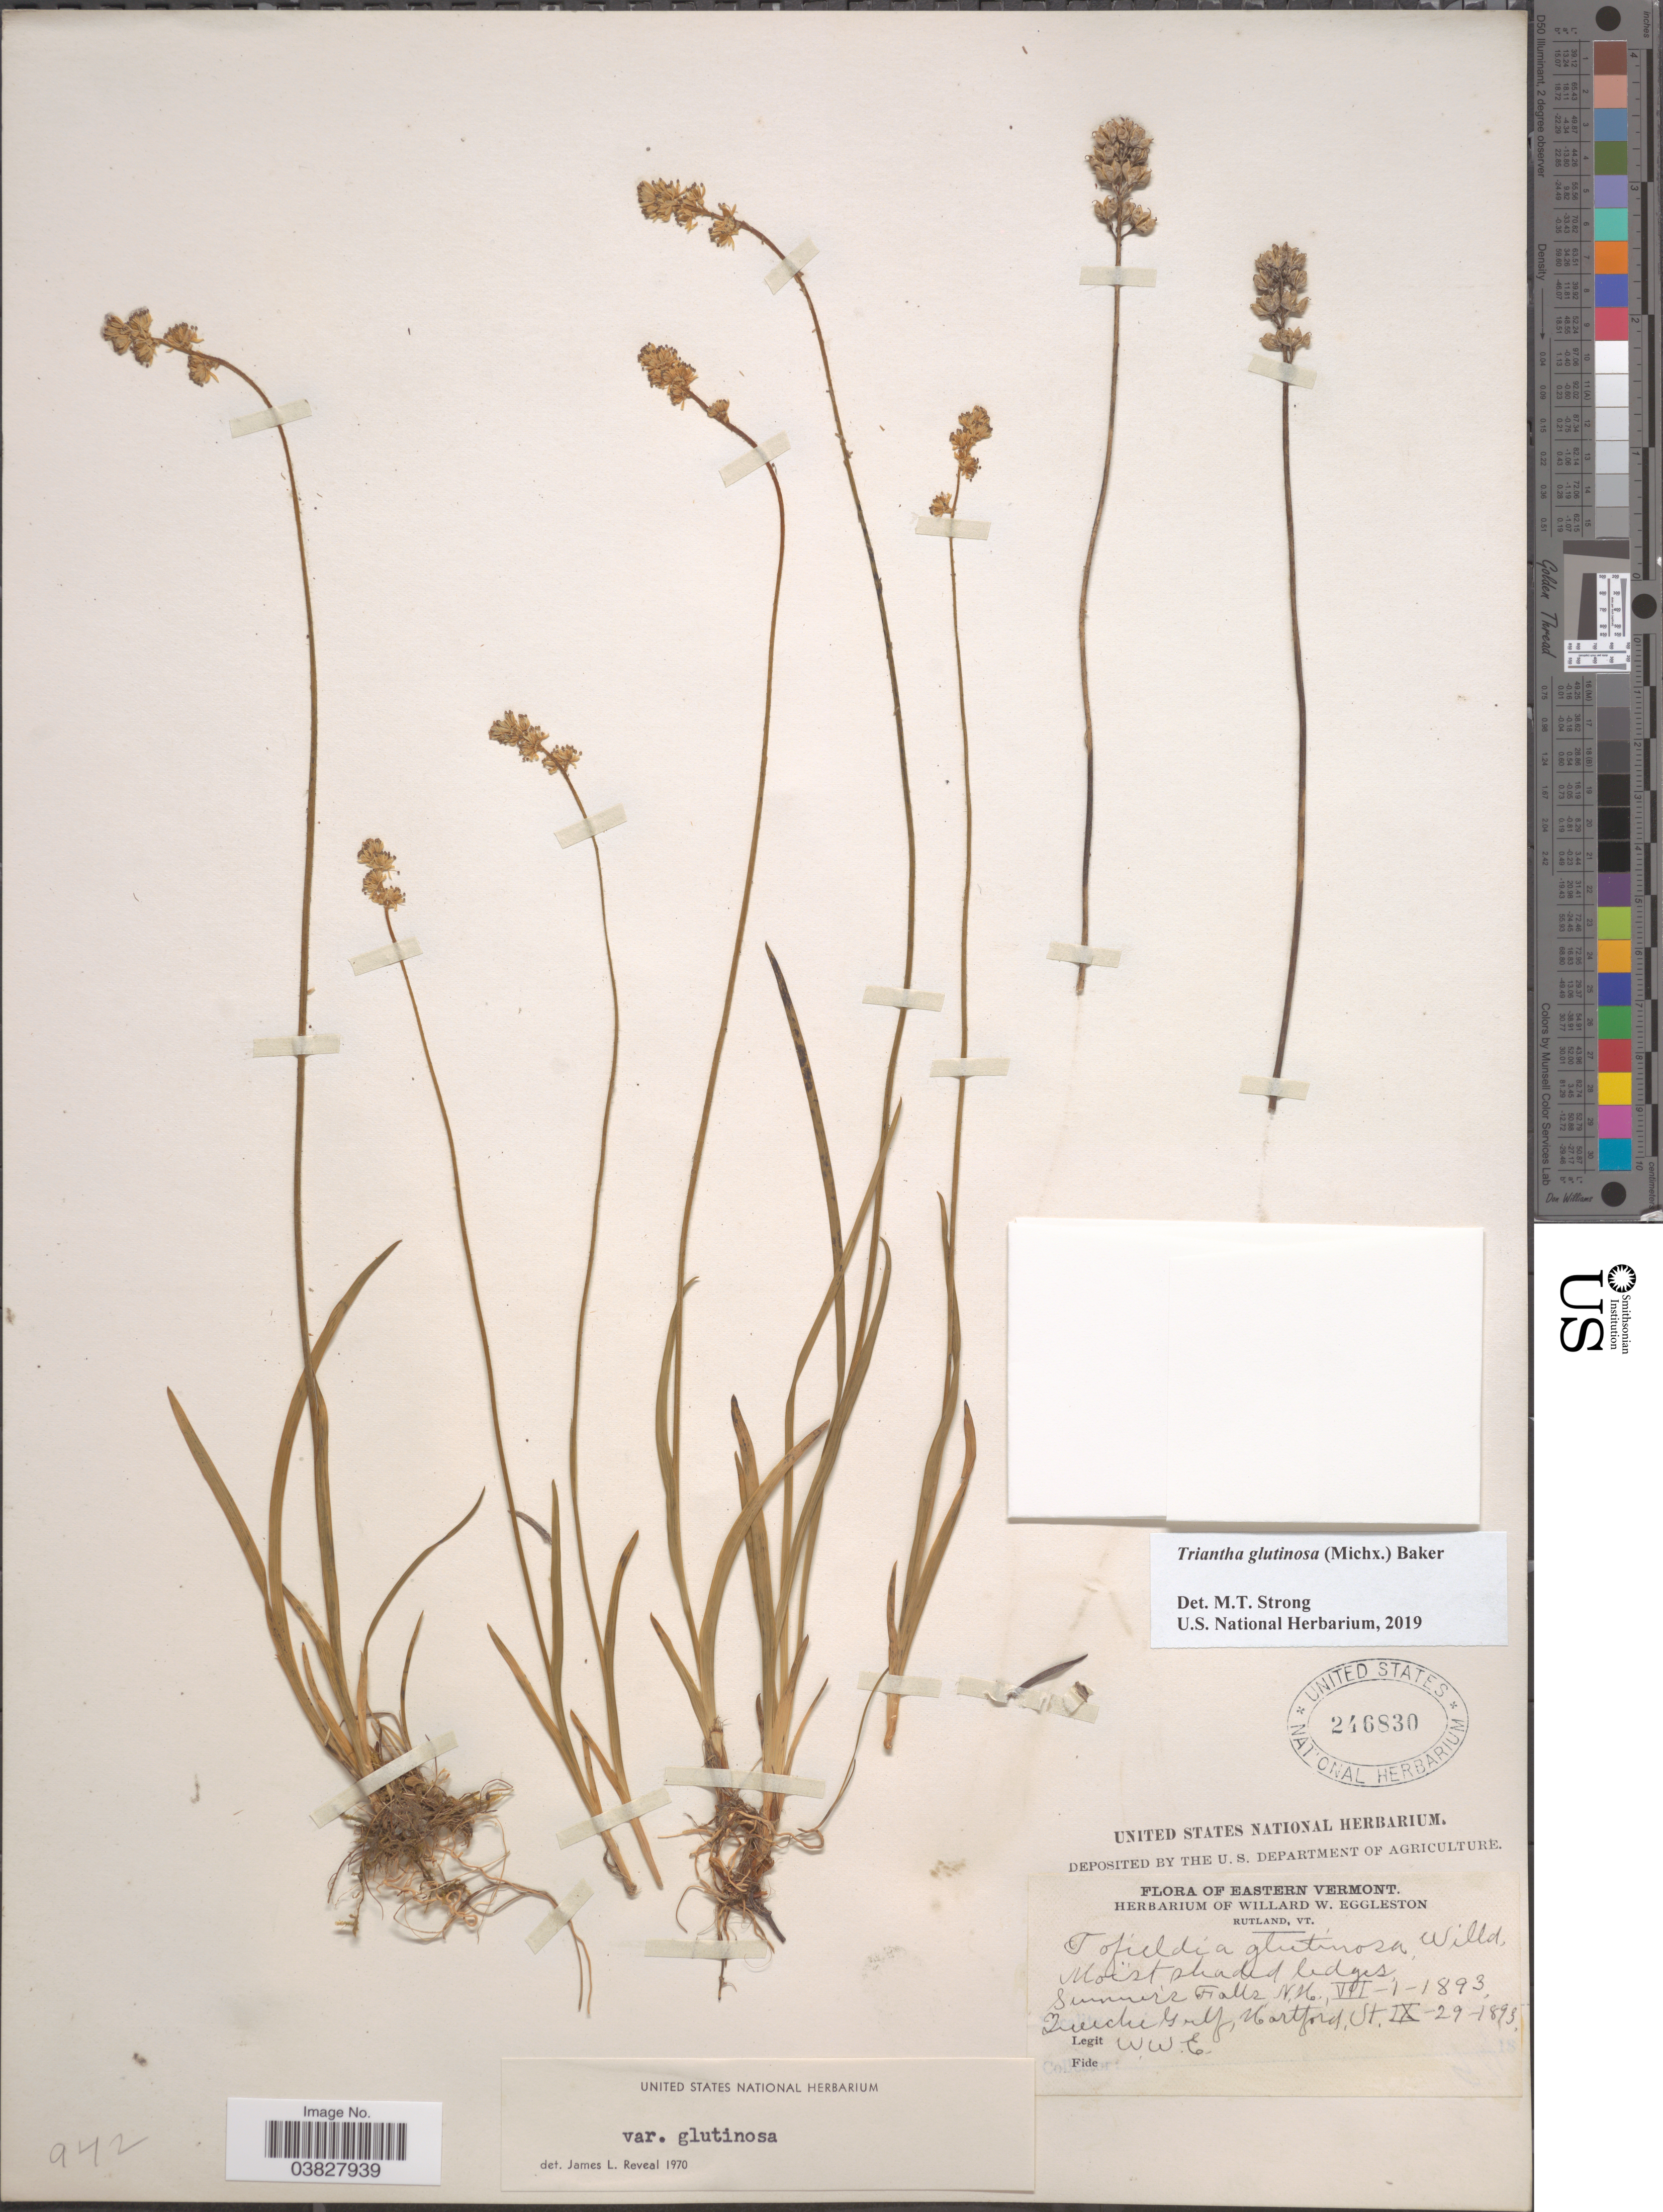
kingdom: Plantae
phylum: Tracheophyta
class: Liliopsida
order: Alismatales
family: Tofieldiaceae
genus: Triantha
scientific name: Triantha glutinosa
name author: (Michx.) Baker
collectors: W. W. Eggleston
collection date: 1893-09-29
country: United States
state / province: Vermont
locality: Eastern Vermont. Quechee Gulf, Hartford.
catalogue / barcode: US 246830